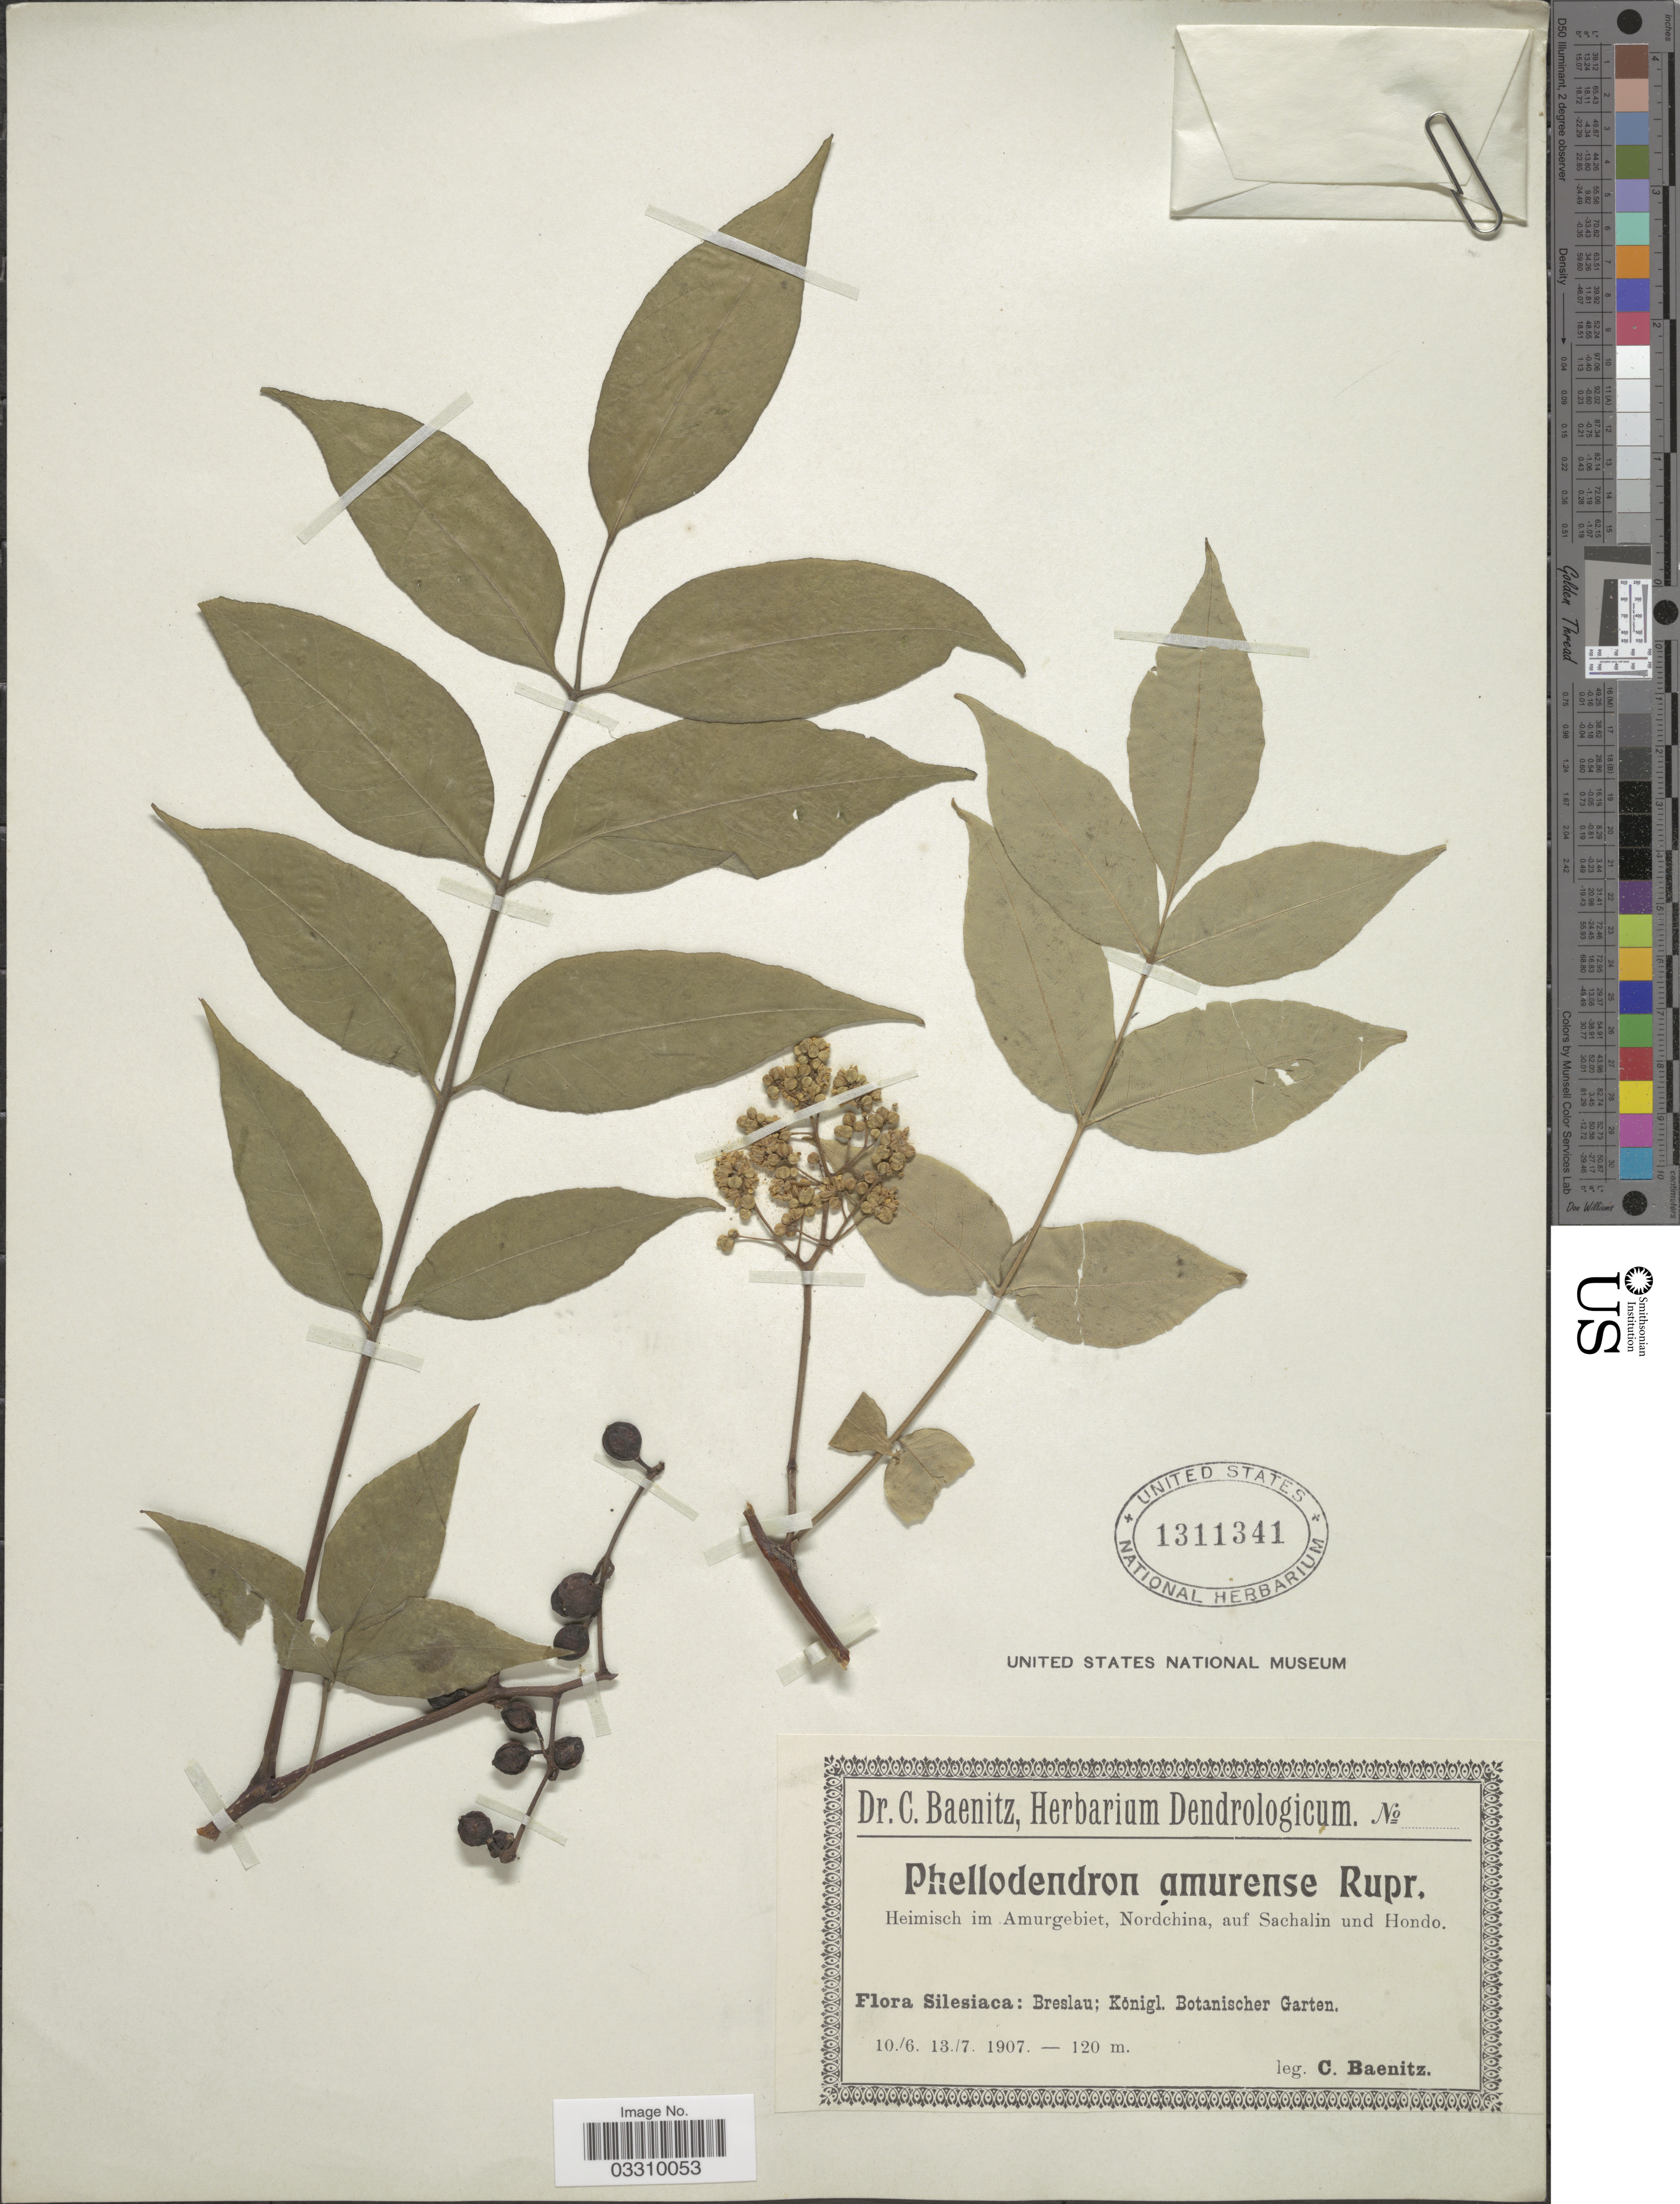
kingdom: Plantae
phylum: Tracheophyta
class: Magnoliopsida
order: Sapindales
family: Rutaceae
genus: Phellodendron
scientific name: Phellodendron amurense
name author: Rupr.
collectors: C. G. Baenitz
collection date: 1907-06-10/1907-07-13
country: Poland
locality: Silesiaca: Breslau; Königl. Botanischer Garten.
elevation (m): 120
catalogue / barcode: US 1311341